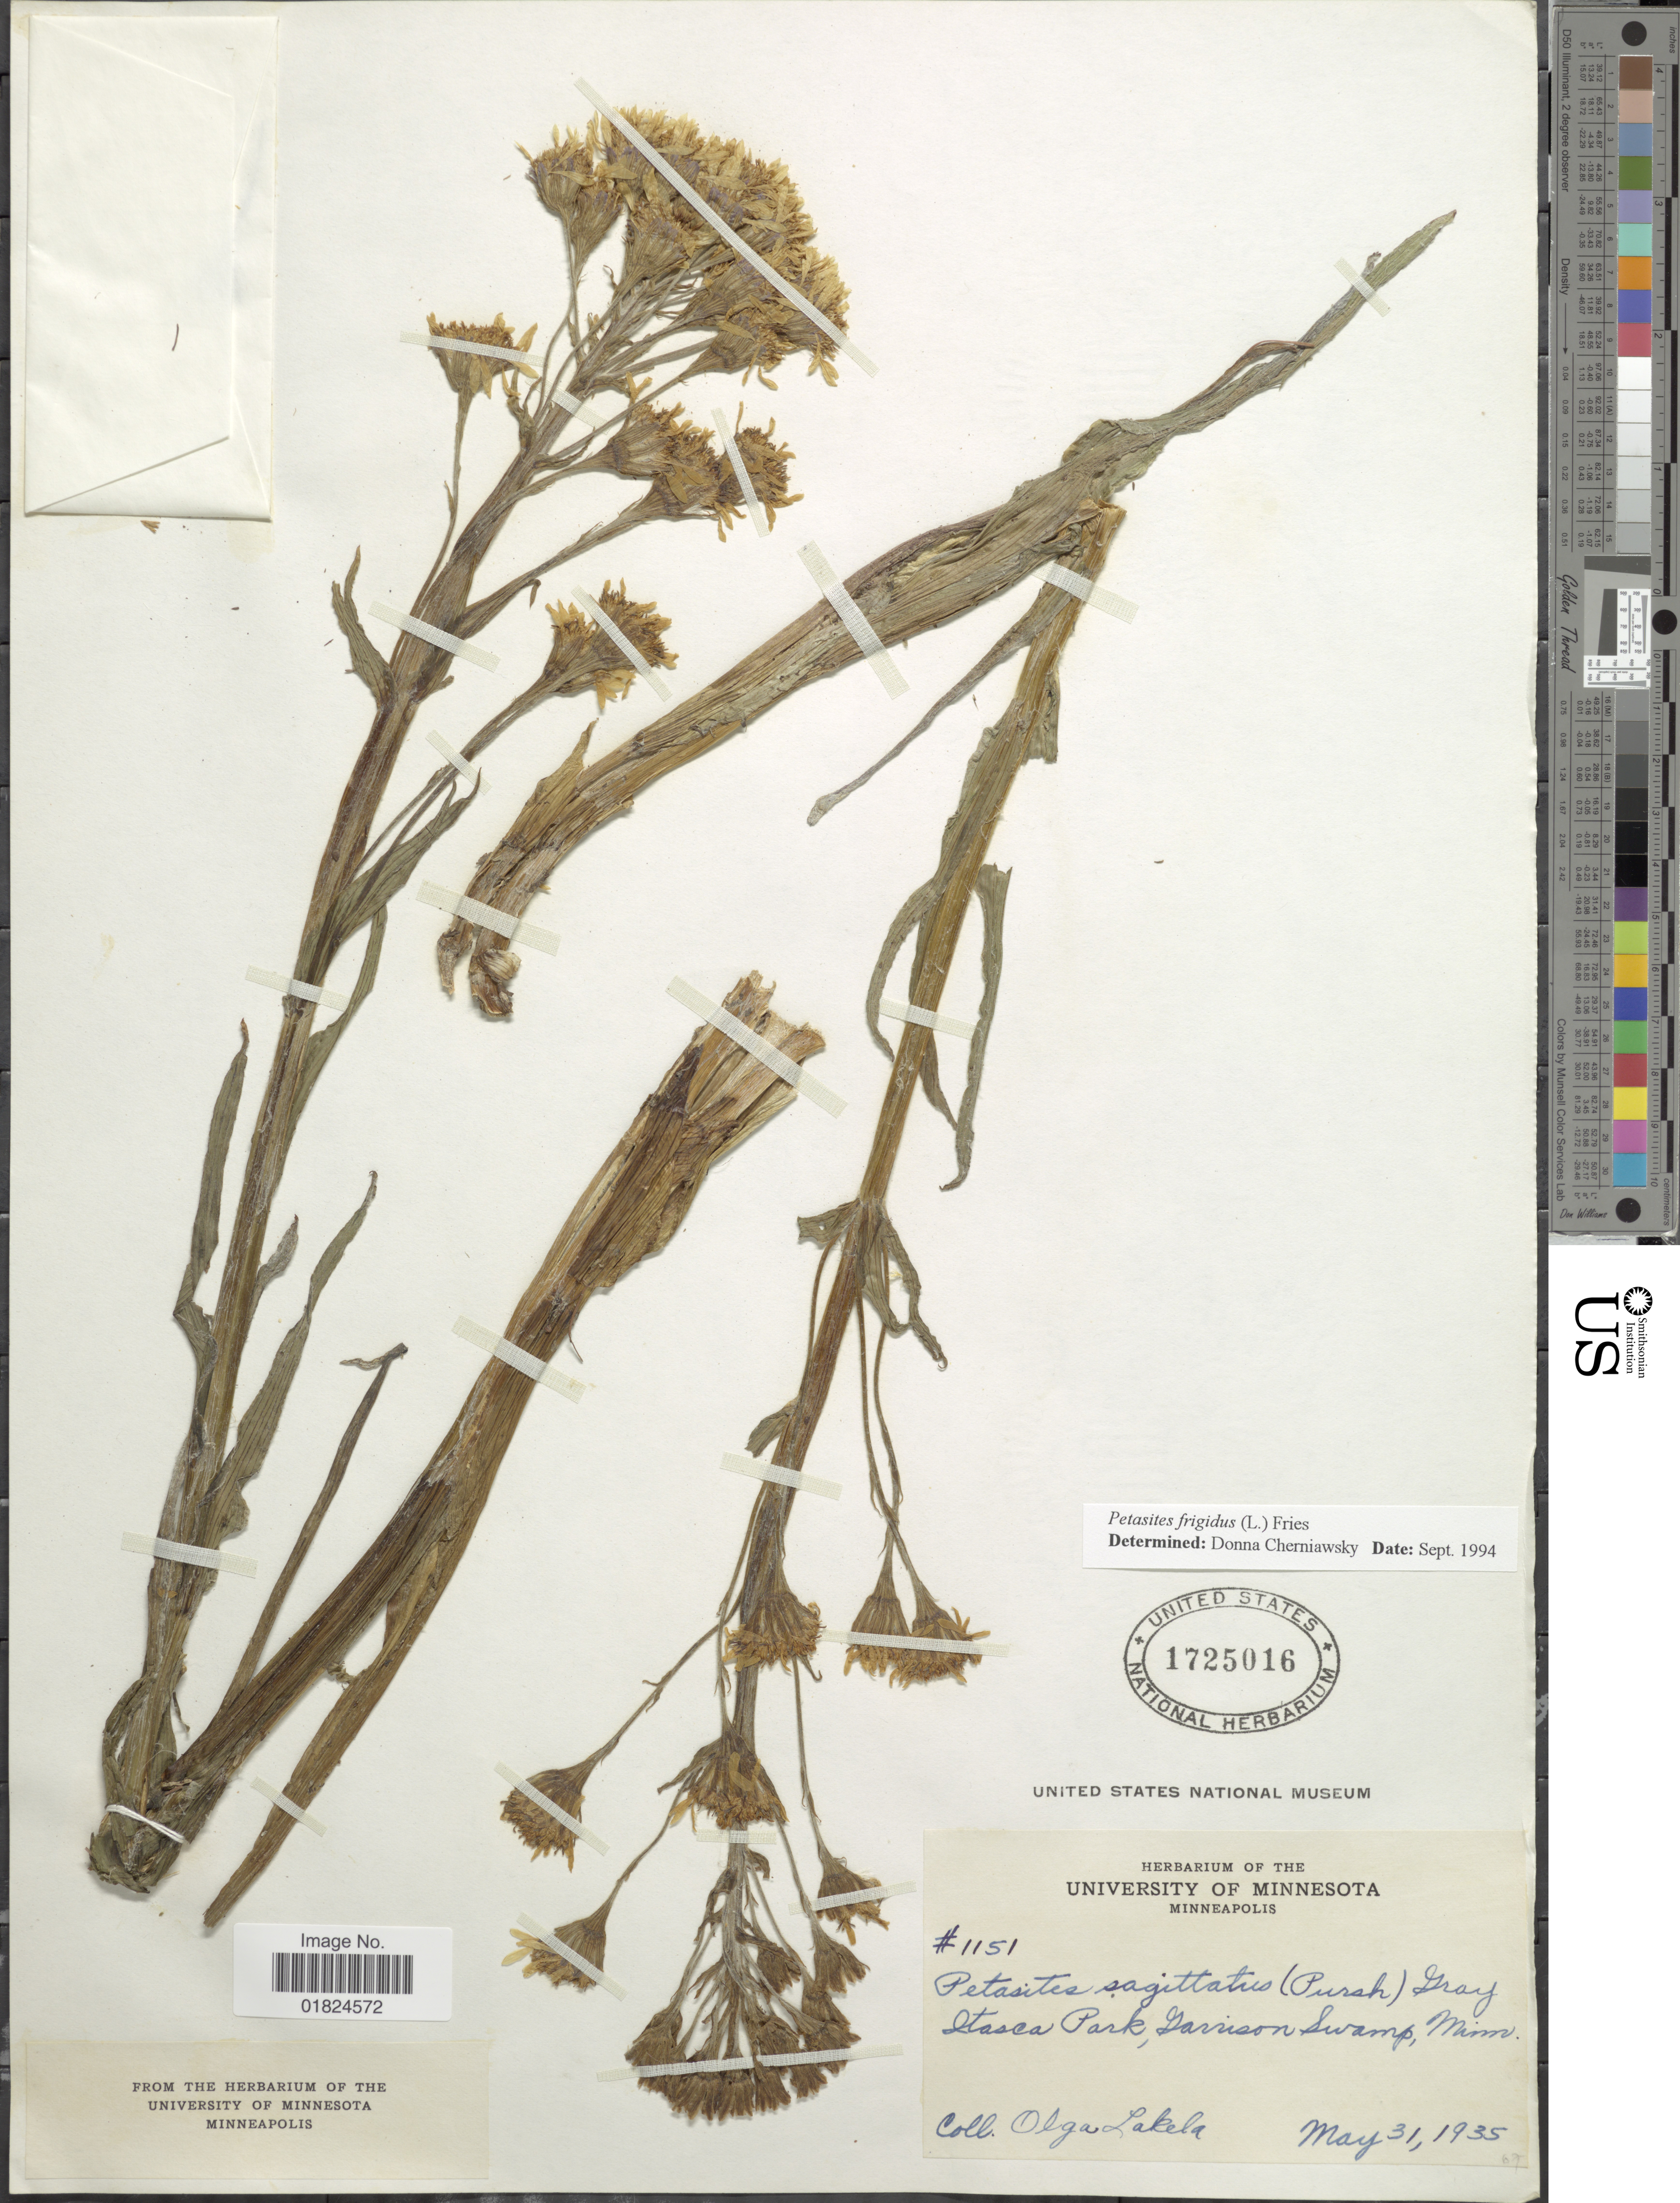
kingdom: Plantae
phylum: Tracheophyta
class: Magnoliopsida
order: Asterales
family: Asteraceae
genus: Petasites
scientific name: Petasites frigidus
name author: (L.) Fr.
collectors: O. K. Lakela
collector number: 1151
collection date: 1935-05-31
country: United States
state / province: Minnesota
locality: Itasca Park, Garrison Swamp.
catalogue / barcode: US 1725016